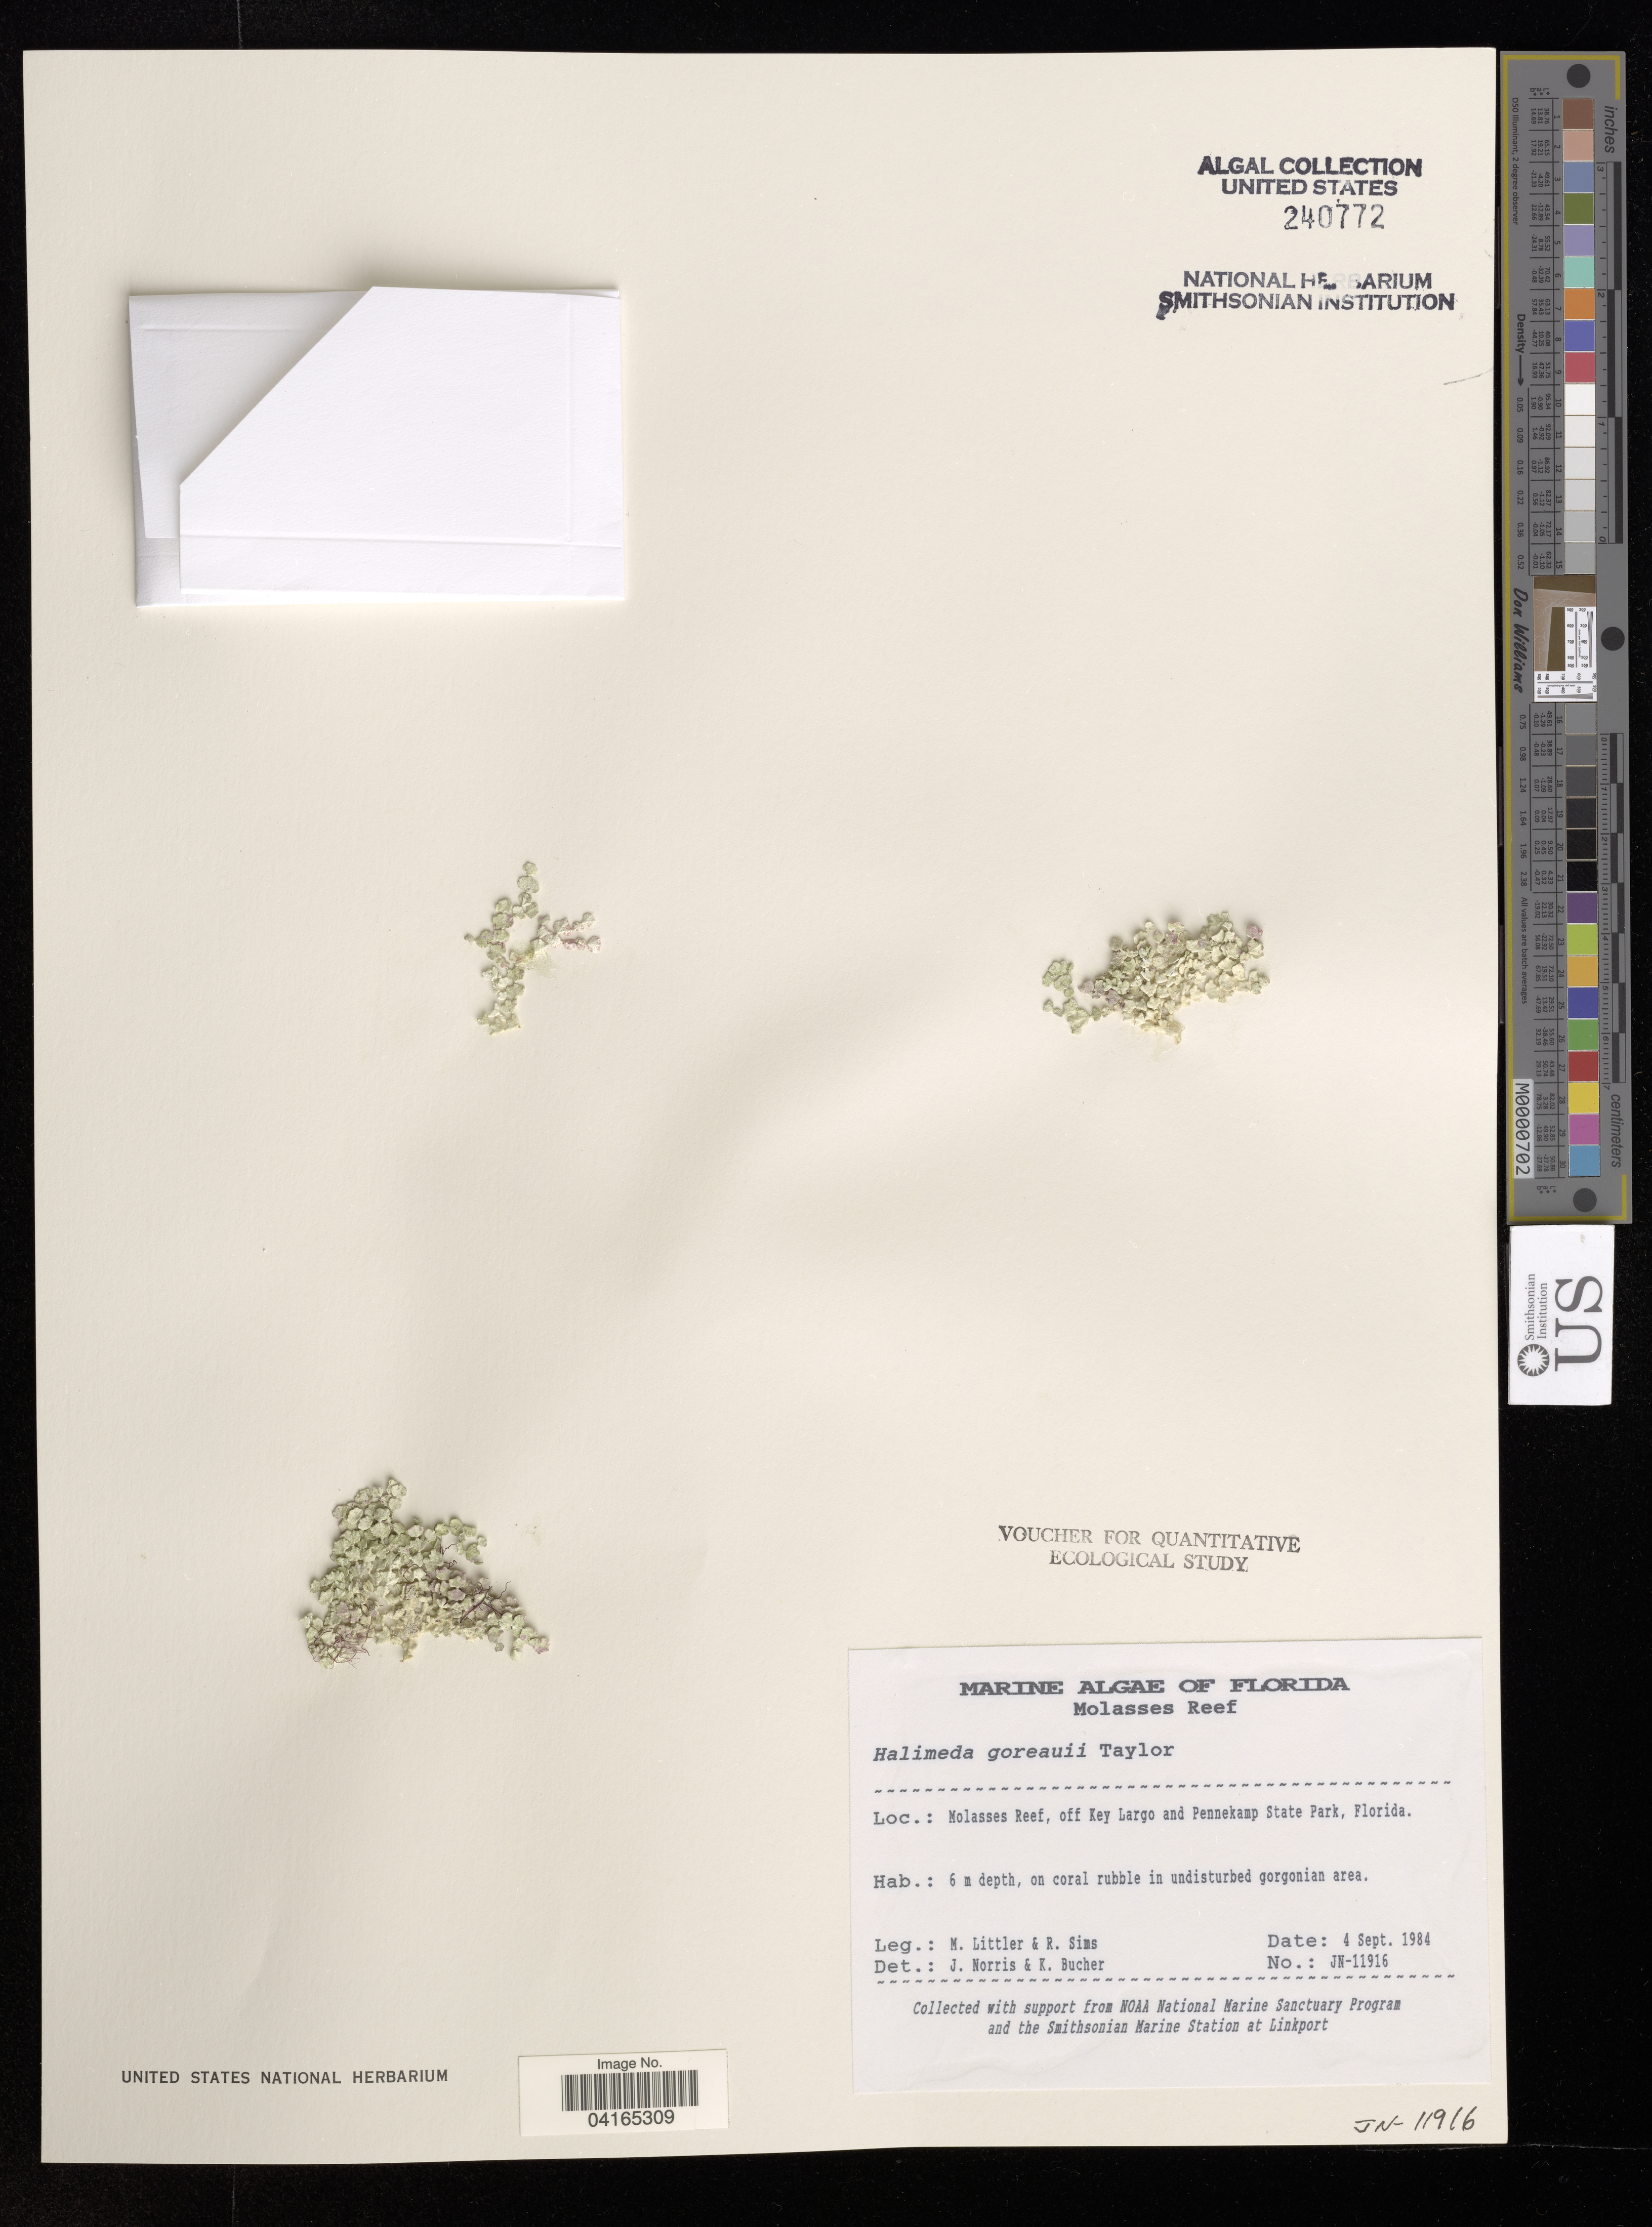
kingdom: Plantae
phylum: Chlorophyta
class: Ulvophyceae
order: Bryopsidales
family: Halimedaceae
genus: Halimeda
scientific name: Halimeda goreaui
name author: W.R. Taylor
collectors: M. Littler & R. Sims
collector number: JN-11916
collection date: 1984-09-04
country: United States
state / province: Florida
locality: Molasses Reef, off Key Largo and Pennekamp State Park.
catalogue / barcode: US 240772